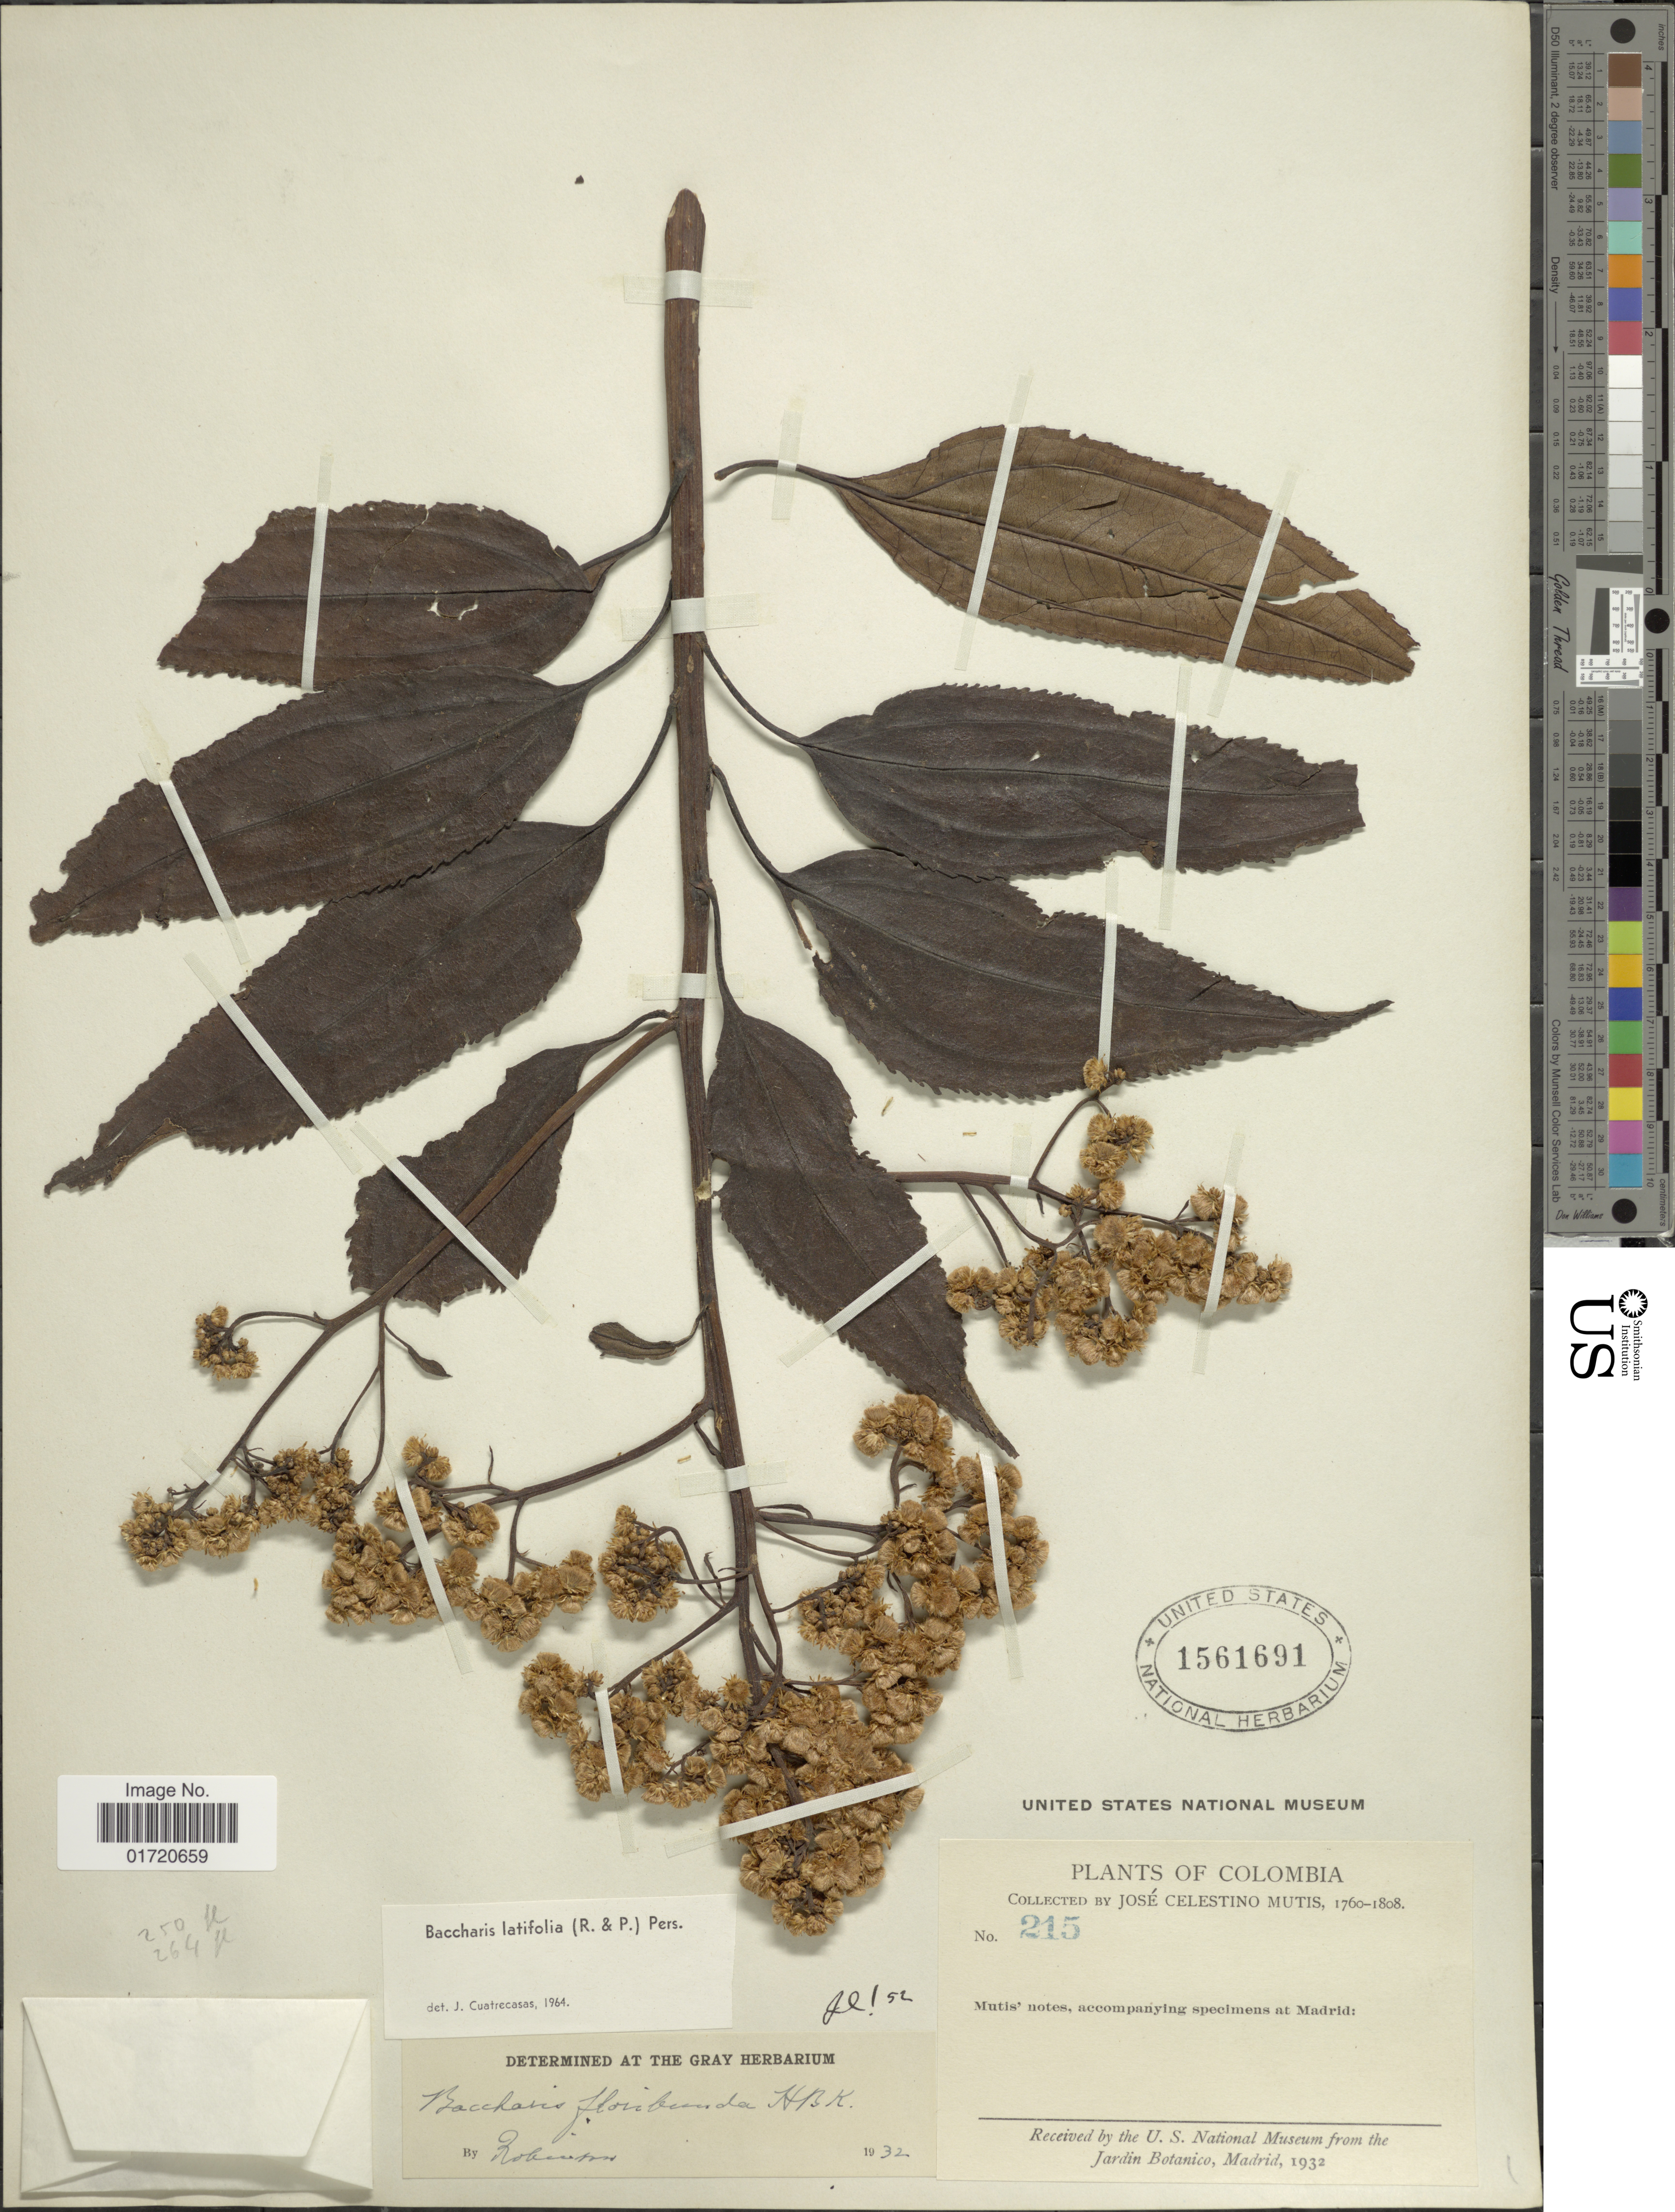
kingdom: Plantae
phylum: Tracheophyta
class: Magnoliopsida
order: Asterales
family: Asteraceae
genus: Baccharis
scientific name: Baccharis latifolia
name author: (Ruiz & Pav.) Pers.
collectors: J. C. B. Mutis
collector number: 215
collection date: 1760/1808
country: Colombia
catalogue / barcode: US 1561691